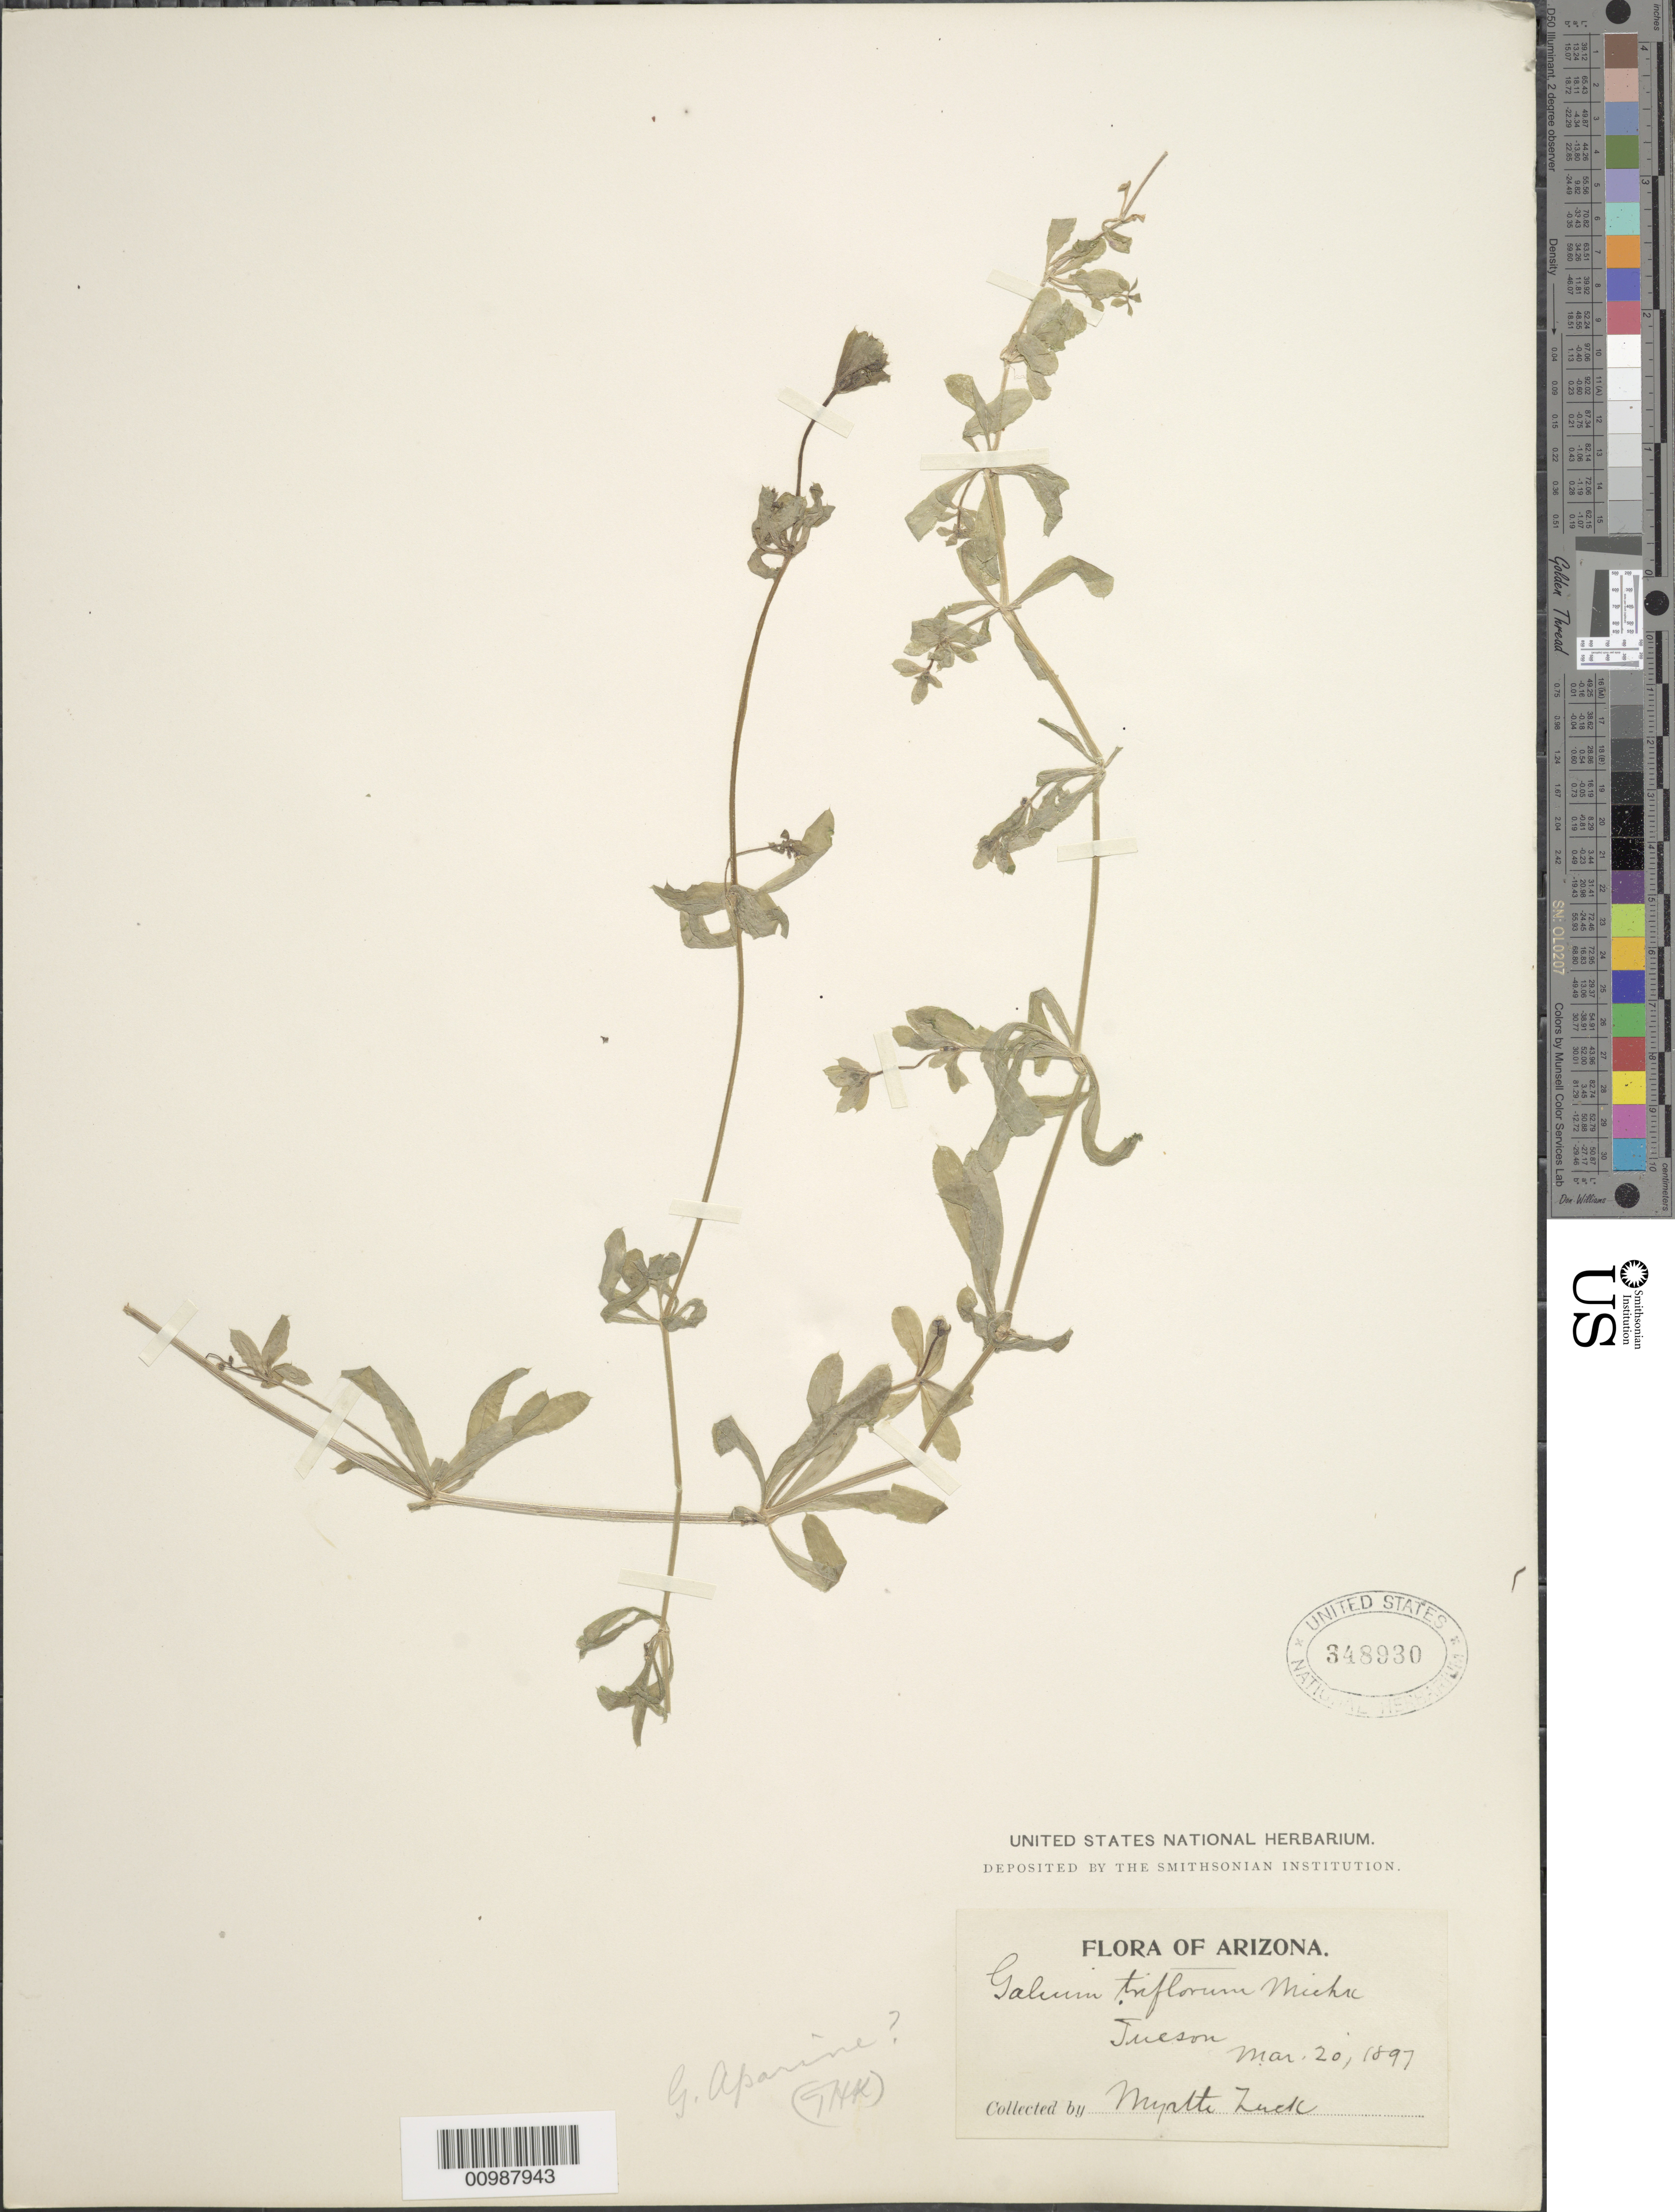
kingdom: Plantae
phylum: Tracheophyta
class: Magnoliopsida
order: Gentianales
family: Rubiaceae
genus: Galium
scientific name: Galium aparine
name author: L.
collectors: M. Zuck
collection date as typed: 20 Mar 1897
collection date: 1897-03-20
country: United States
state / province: Arizona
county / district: Pima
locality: Tucson.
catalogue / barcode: US 348930